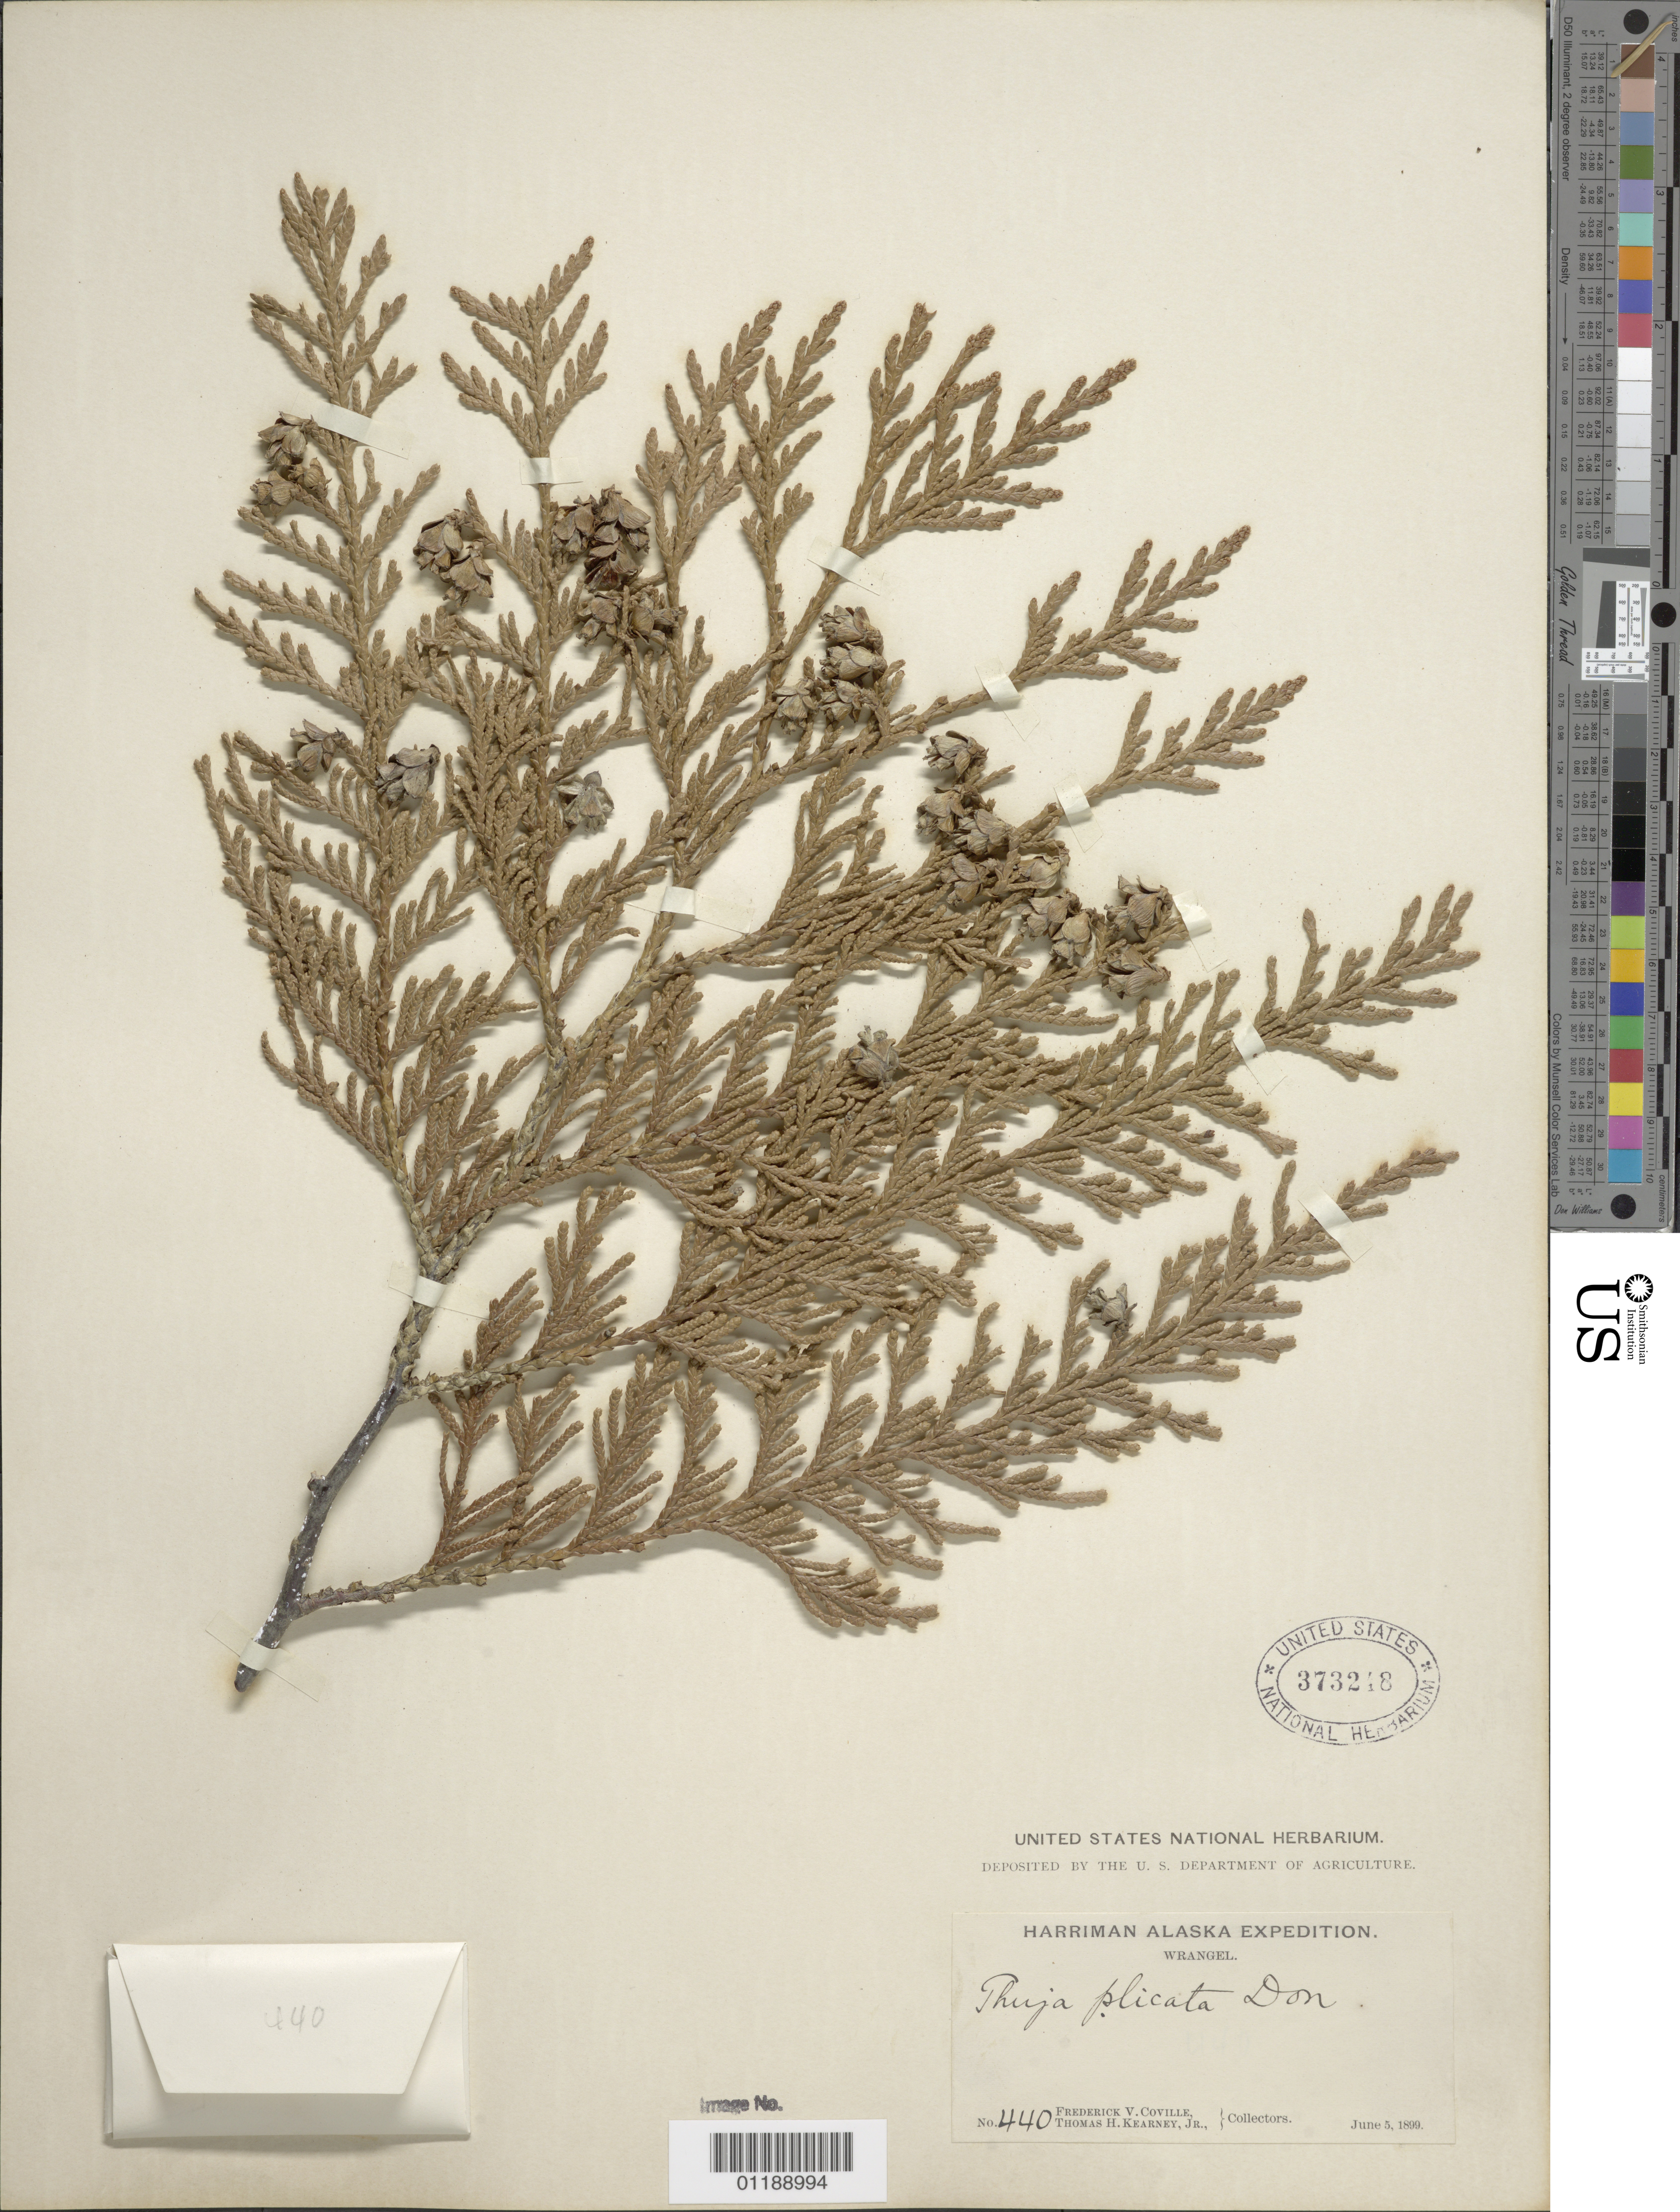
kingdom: Plantae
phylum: Tracheophyta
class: Pinopsida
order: Pinales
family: Cupressaceae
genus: Thuja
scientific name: Thuja plicata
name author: Donn & D. Don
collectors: F. V. Coville & T. H. Kearney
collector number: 440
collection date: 1899-06-05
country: United States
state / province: Alaska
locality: Wrangell.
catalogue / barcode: US 373248